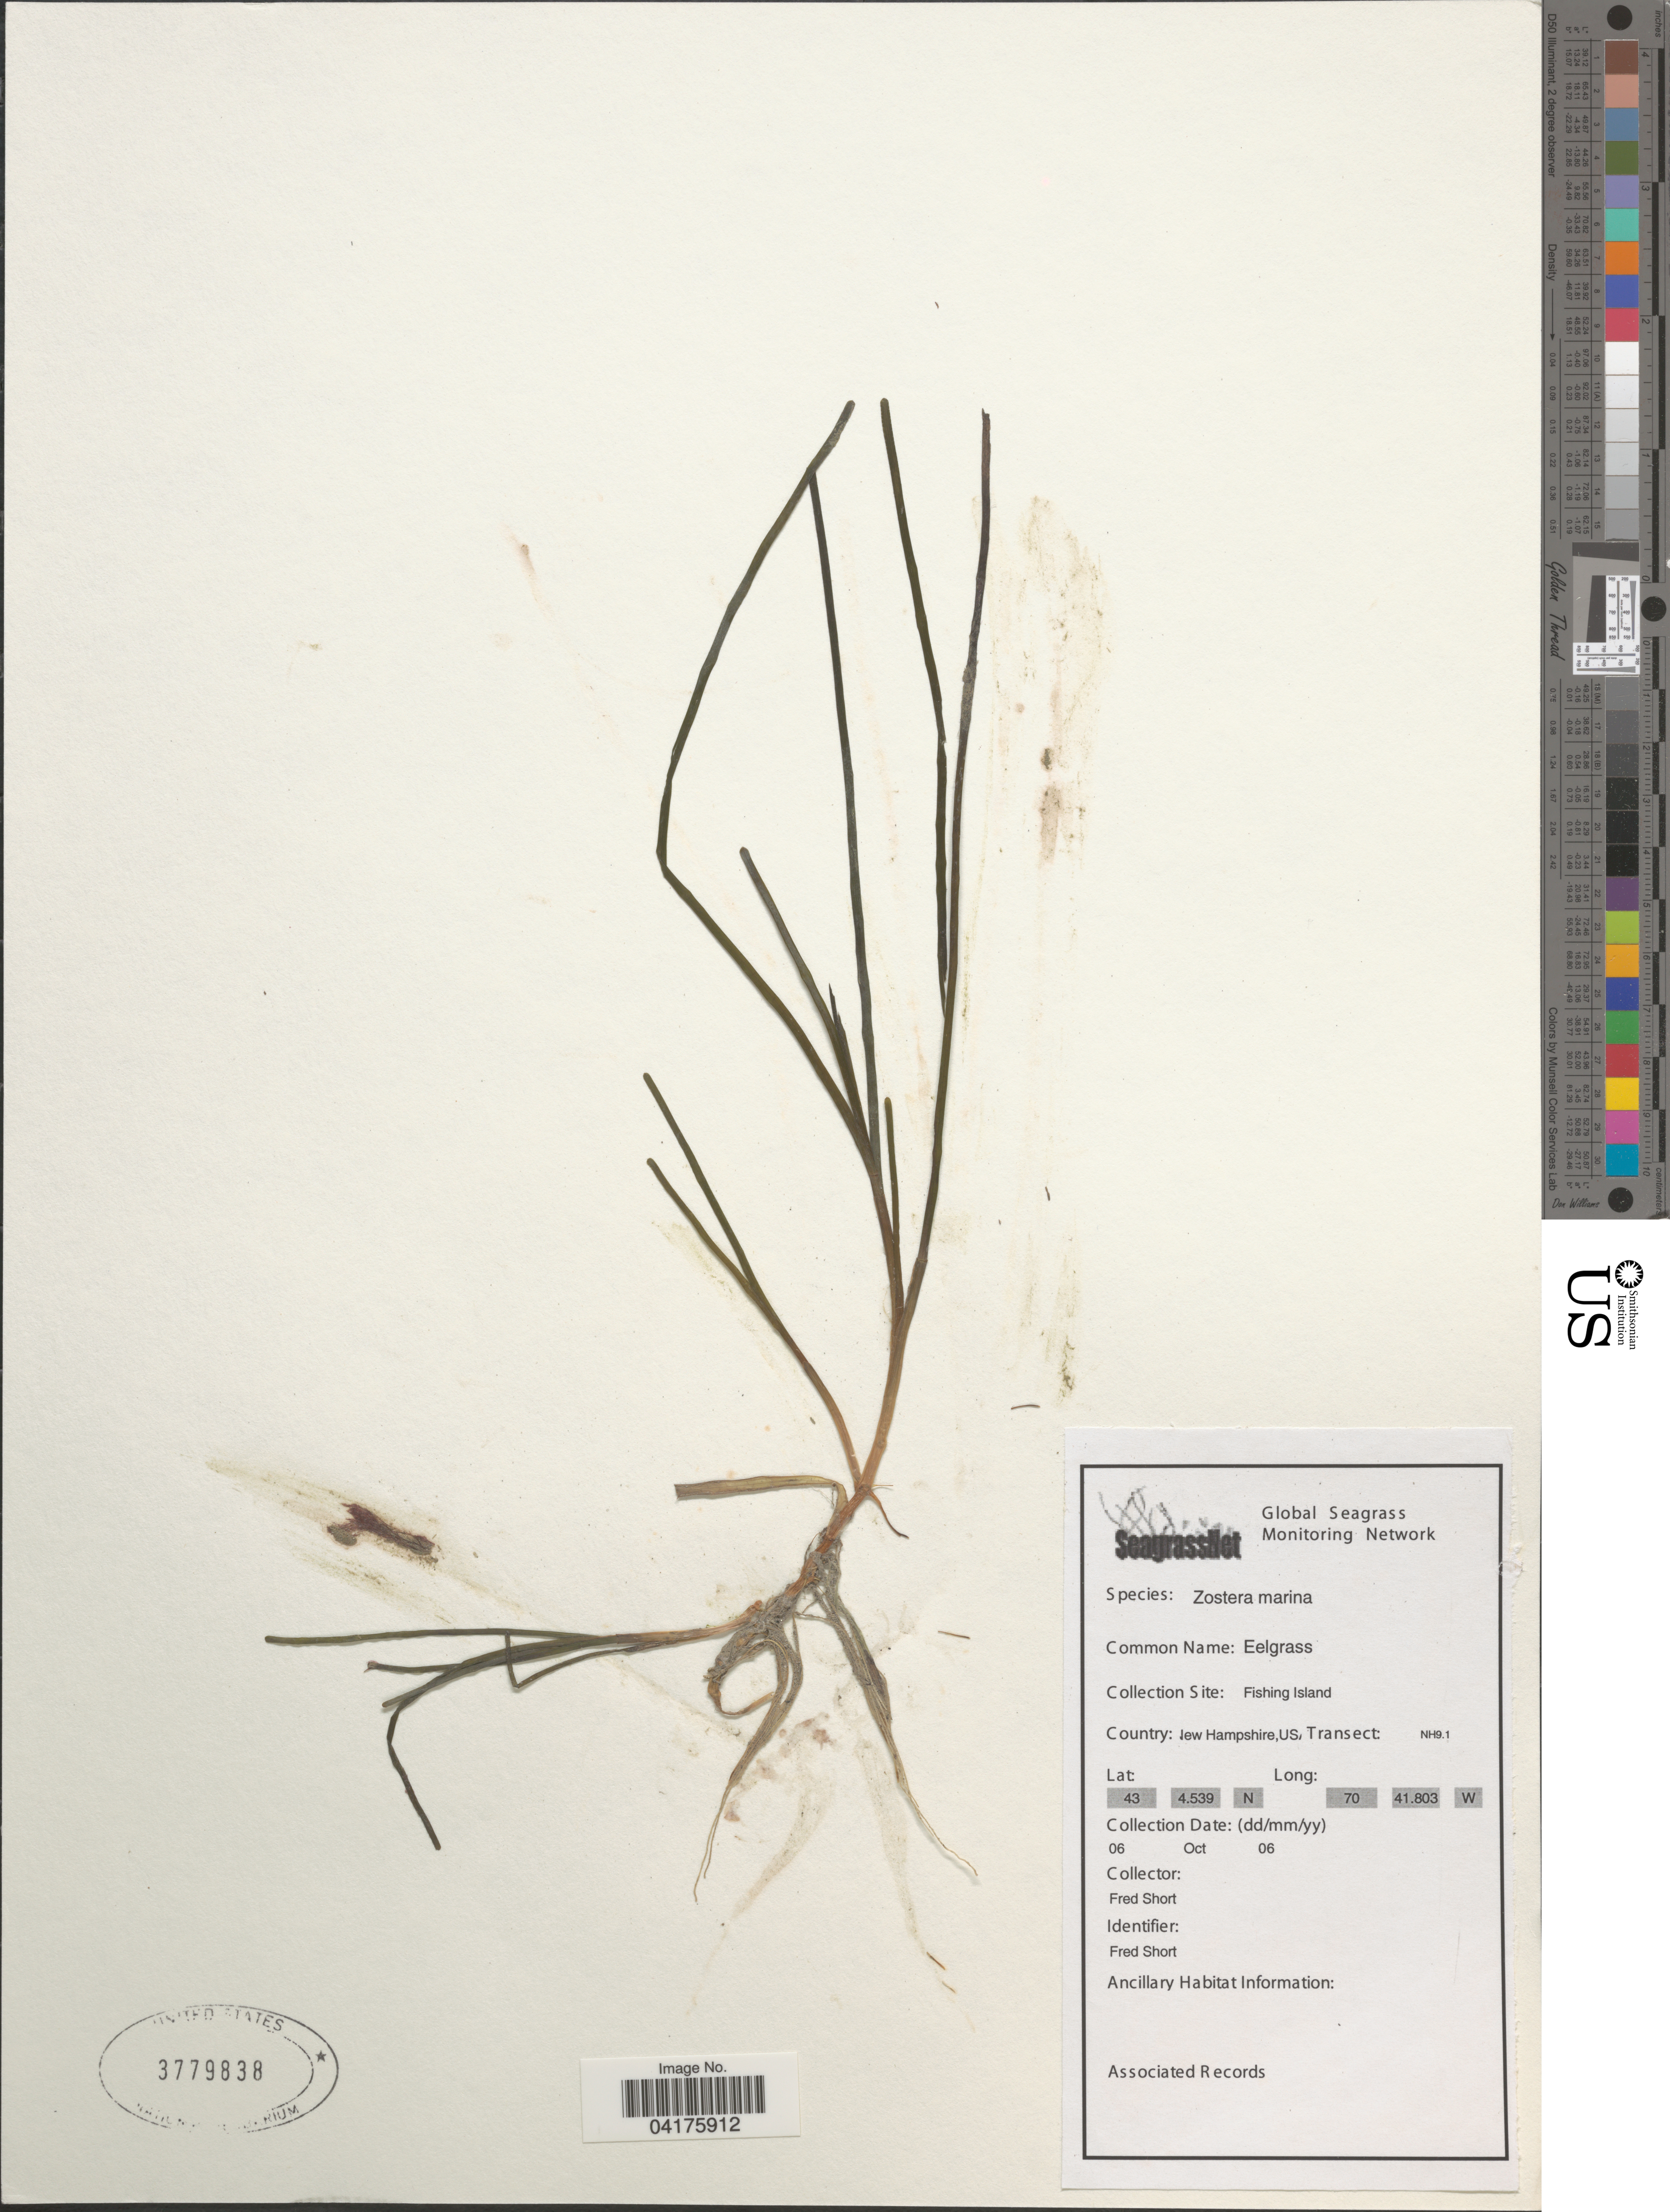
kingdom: Plantae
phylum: Tracheophyta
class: Liliopsida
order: Alismatales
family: Zosteraceae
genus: Zostera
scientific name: Zostera marina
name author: L.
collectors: F. Short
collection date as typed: Transcribed d/m/y: 6/10/6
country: United States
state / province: New Hampshire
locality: Fishing Island.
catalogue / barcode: US 3779838